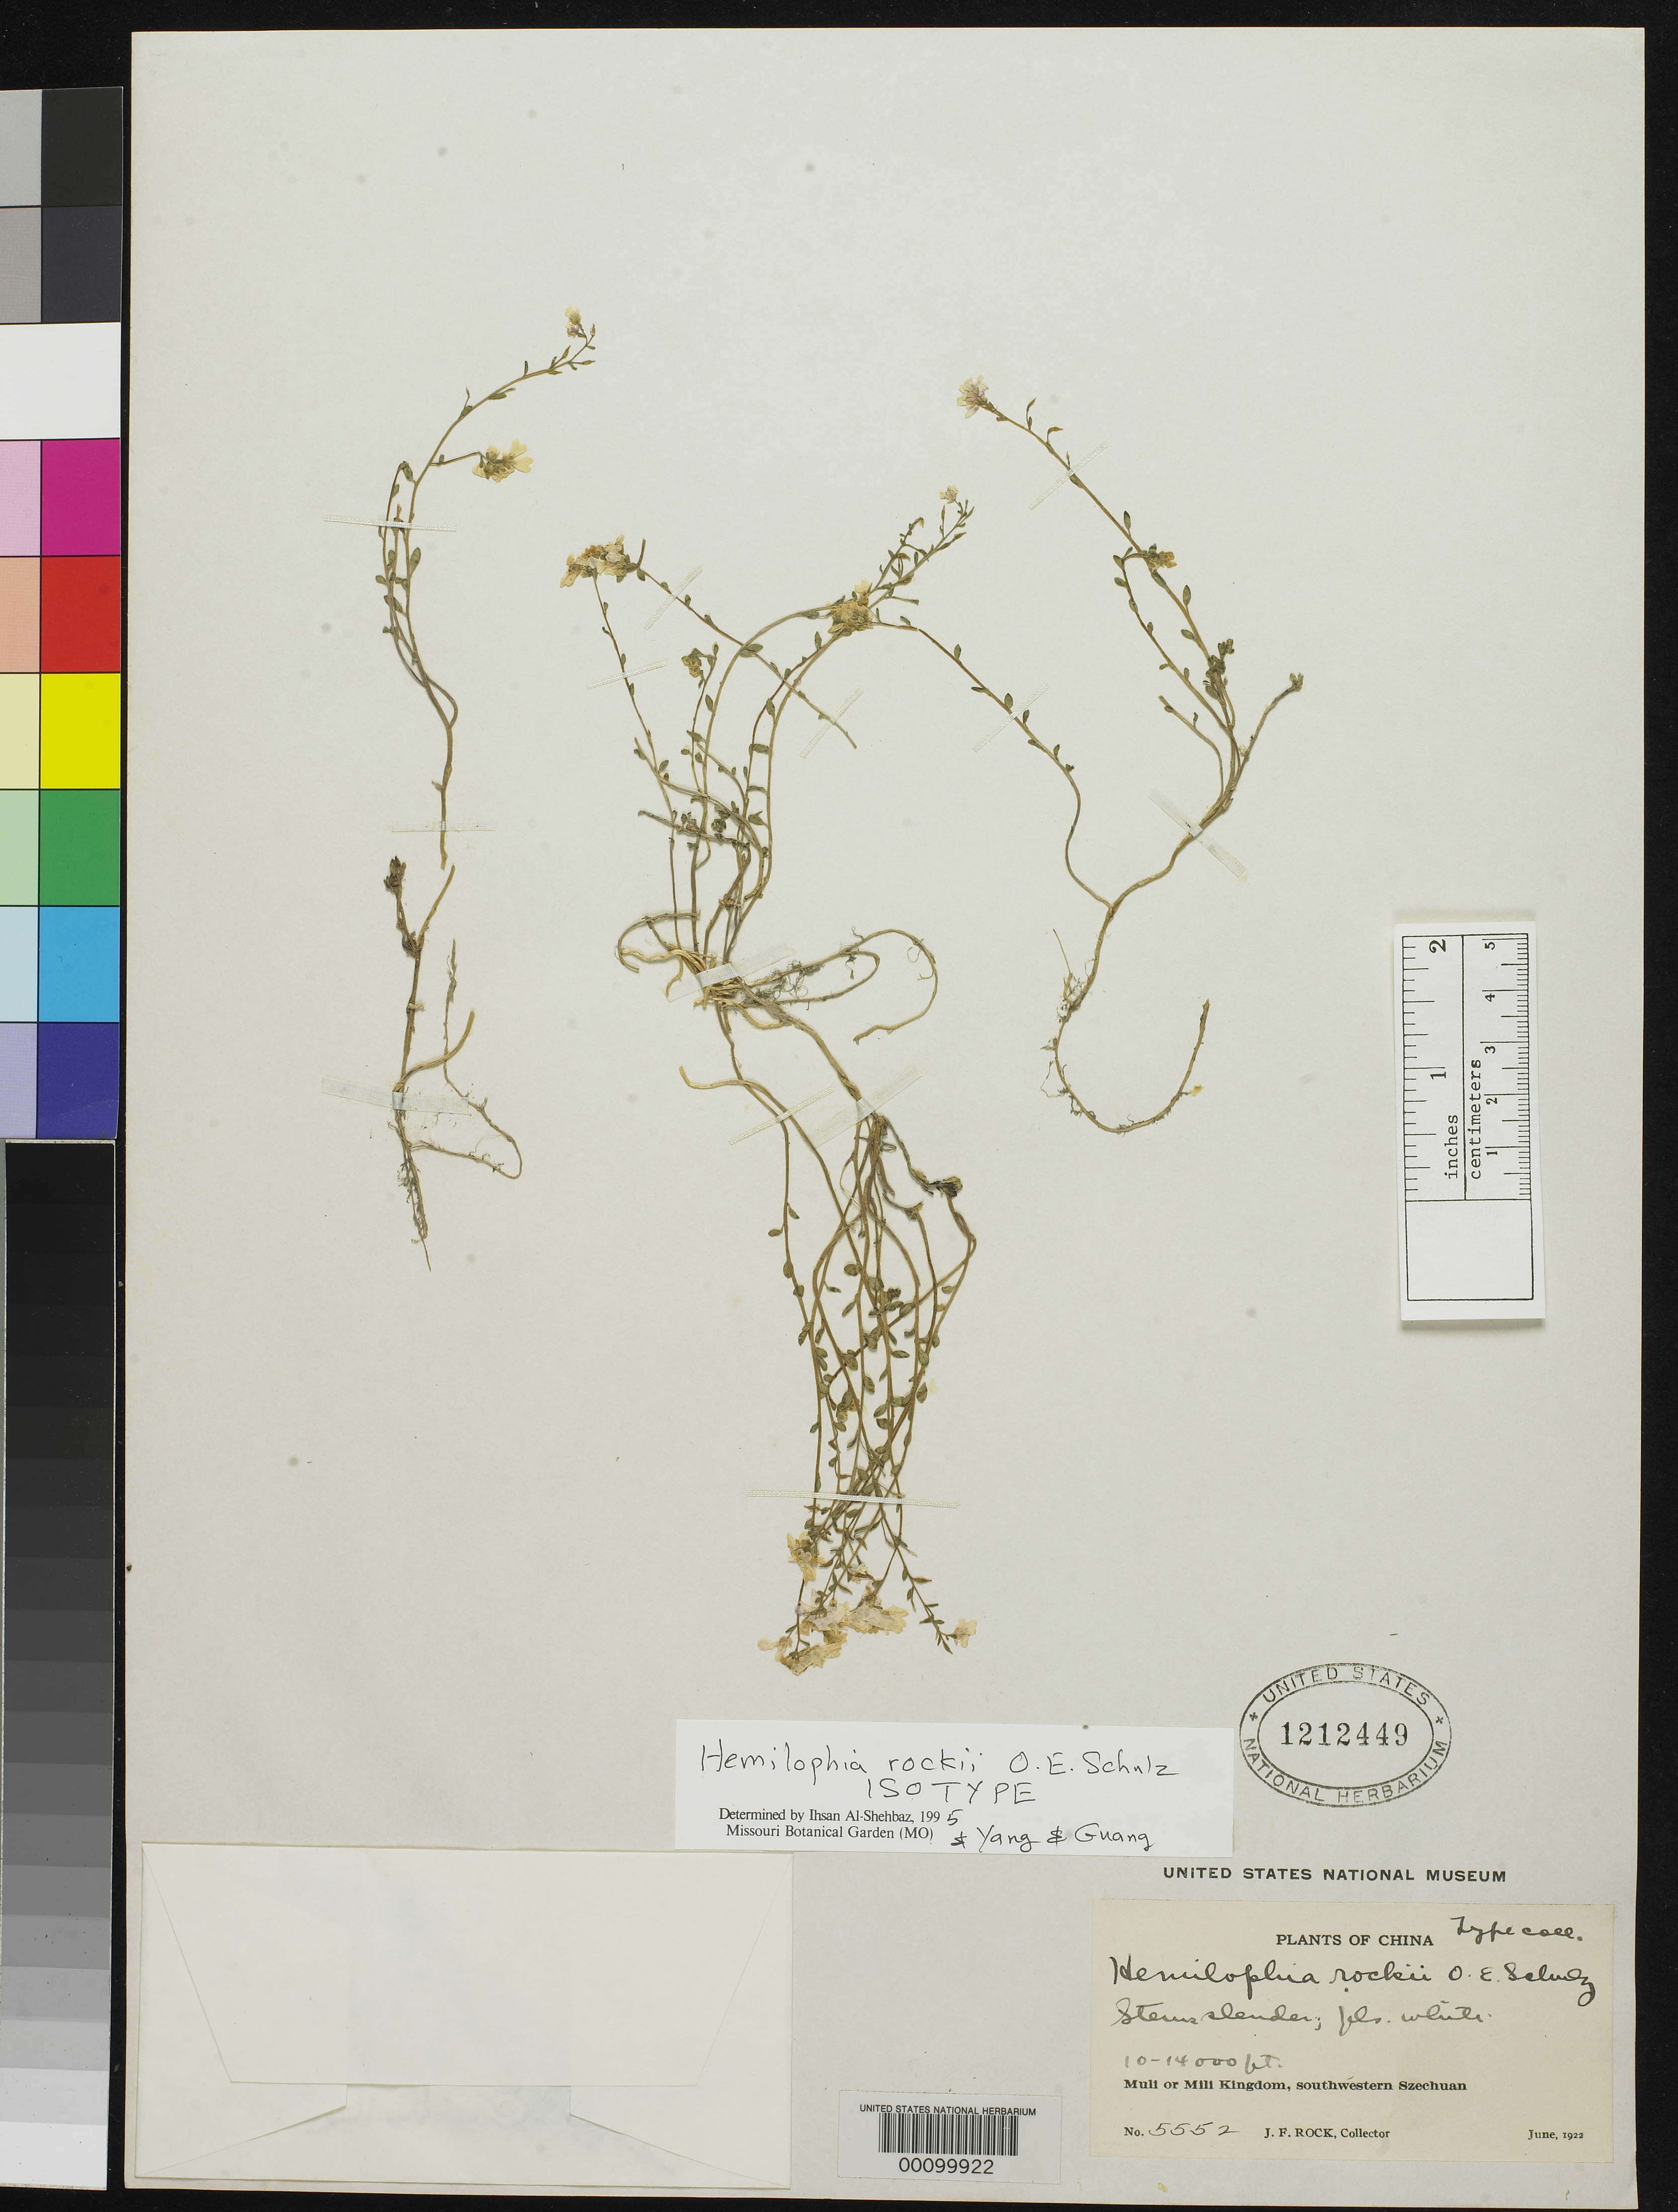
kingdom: Plantae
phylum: Tracheophyta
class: Magnoliopsida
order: Brassicales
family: Brassicaceae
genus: Hemilophia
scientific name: Hemilophia rockii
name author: O.E. Schulz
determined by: Al-Shehbaz, I. A.; Yang, G.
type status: Isotype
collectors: J. F. Rock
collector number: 5552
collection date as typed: Jun 1922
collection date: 1922-06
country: China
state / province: Sichuan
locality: Muli or Mili Kingdom.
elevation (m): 4572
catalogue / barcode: US 1212449